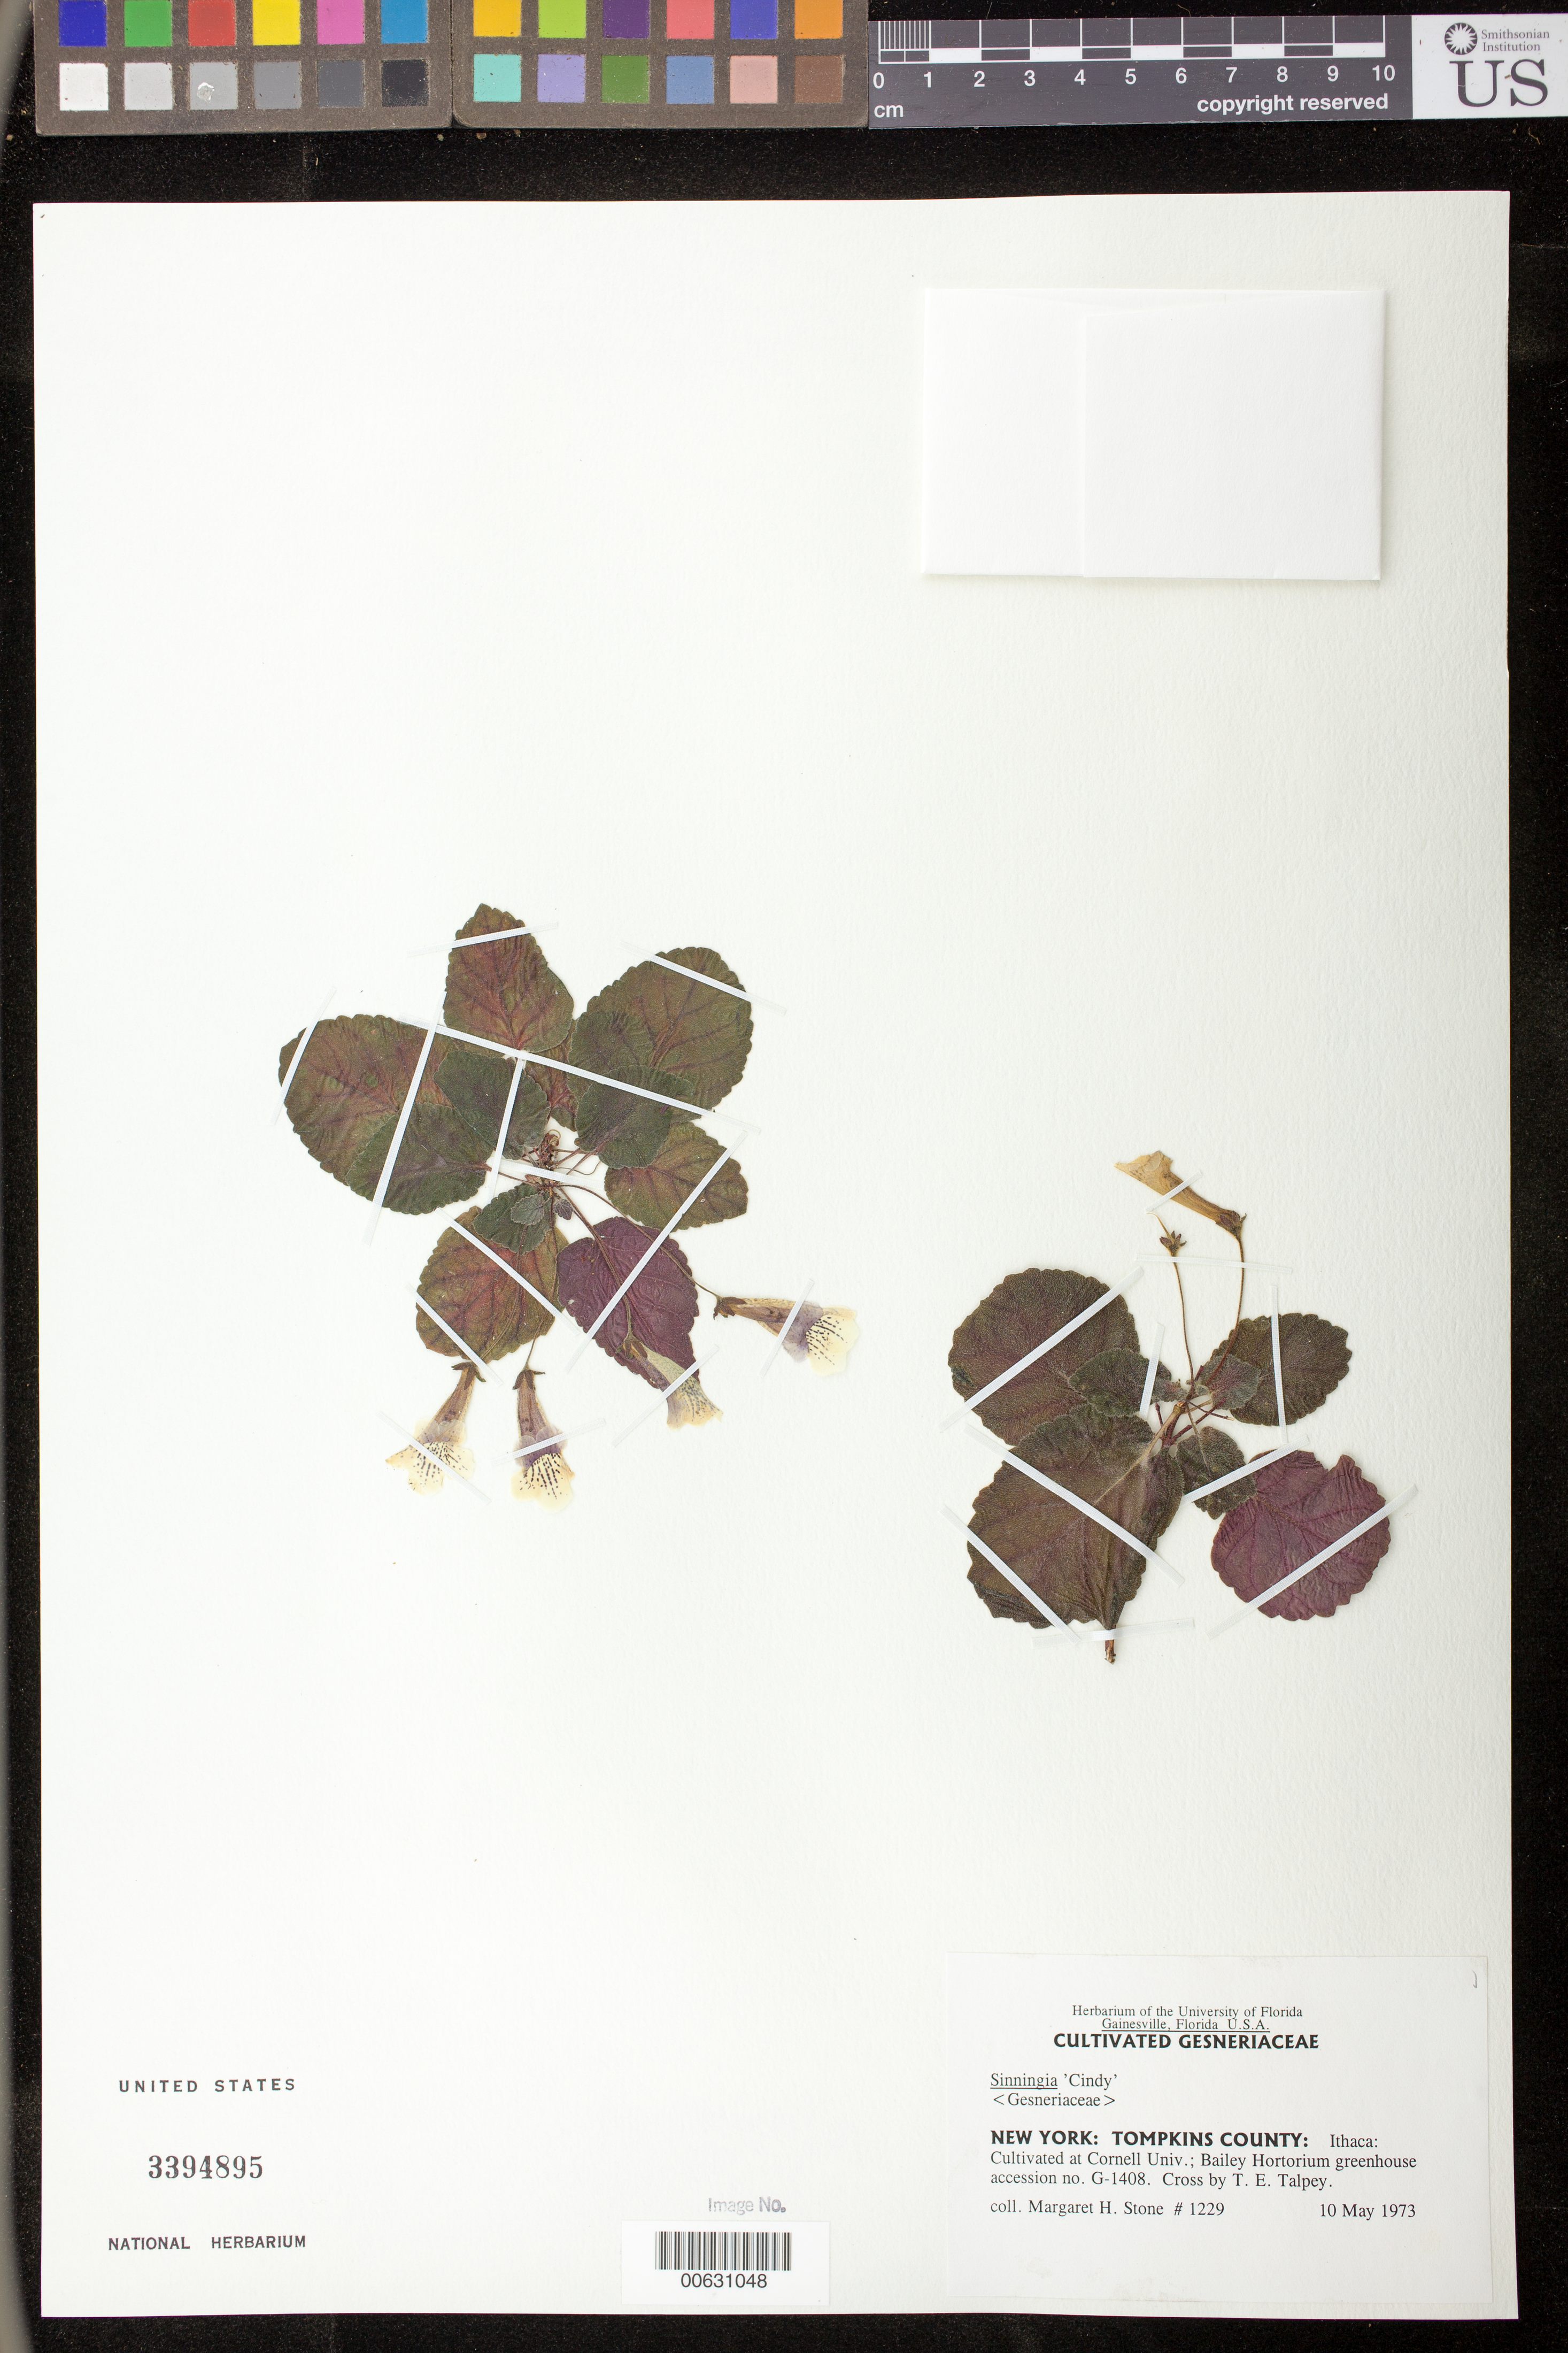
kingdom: Plantae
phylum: Tracheophyta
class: Magnoliopsida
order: Lamiales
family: Gesneriaceae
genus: Sinningia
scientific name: Sinningia 'Cindy'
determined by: Skog, Laurence E.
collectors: M. Stone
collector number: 1229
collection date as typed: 10 May 1973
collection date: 1973-05-10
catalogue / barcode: US 3394895